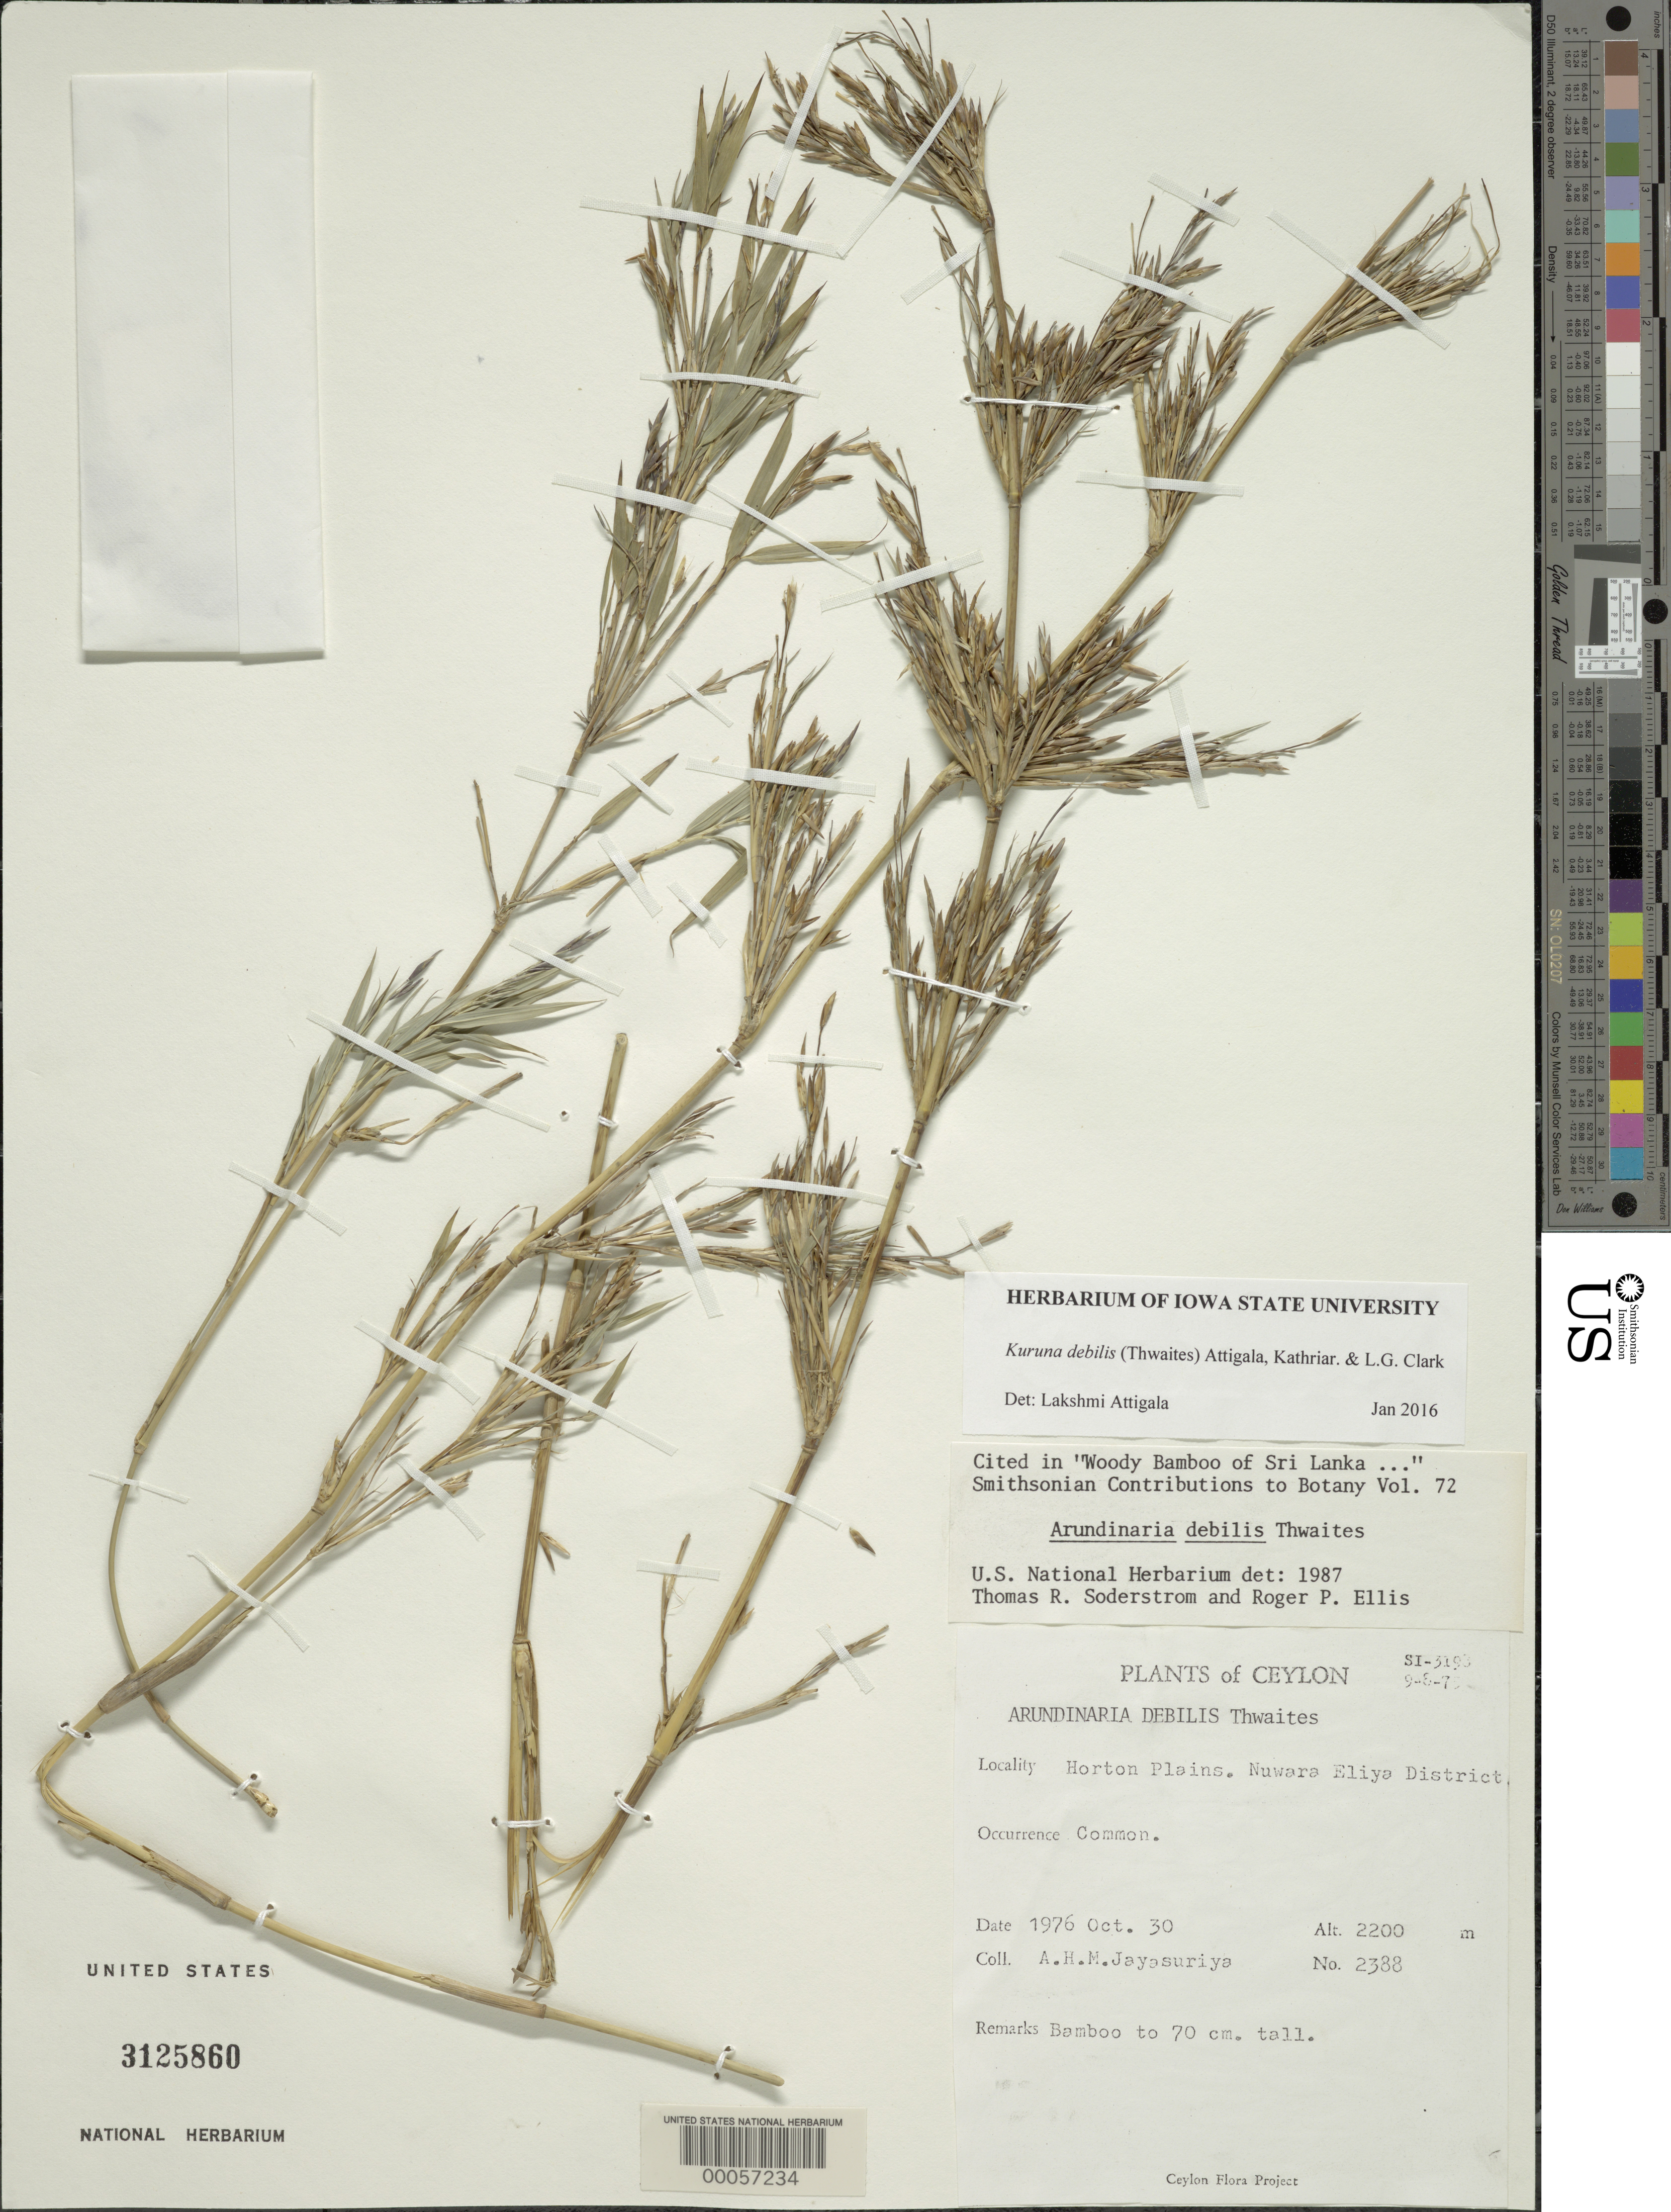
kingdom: Plantae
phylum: Tracheophyta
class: Liliopsida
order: Poales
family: Poaceae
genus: Kuruna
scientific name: Kuruna debilis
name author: (Thwaites) Attigala et al.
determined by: Attigala, L.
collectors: A. H. Jayasuriya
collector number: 2388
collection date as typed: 30 Oct 1976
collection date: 1976-10-30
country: Sri Lanka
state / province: Central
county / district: Nuwara Eliya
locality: Horton plains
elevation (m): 2200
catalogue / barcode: US 3125860